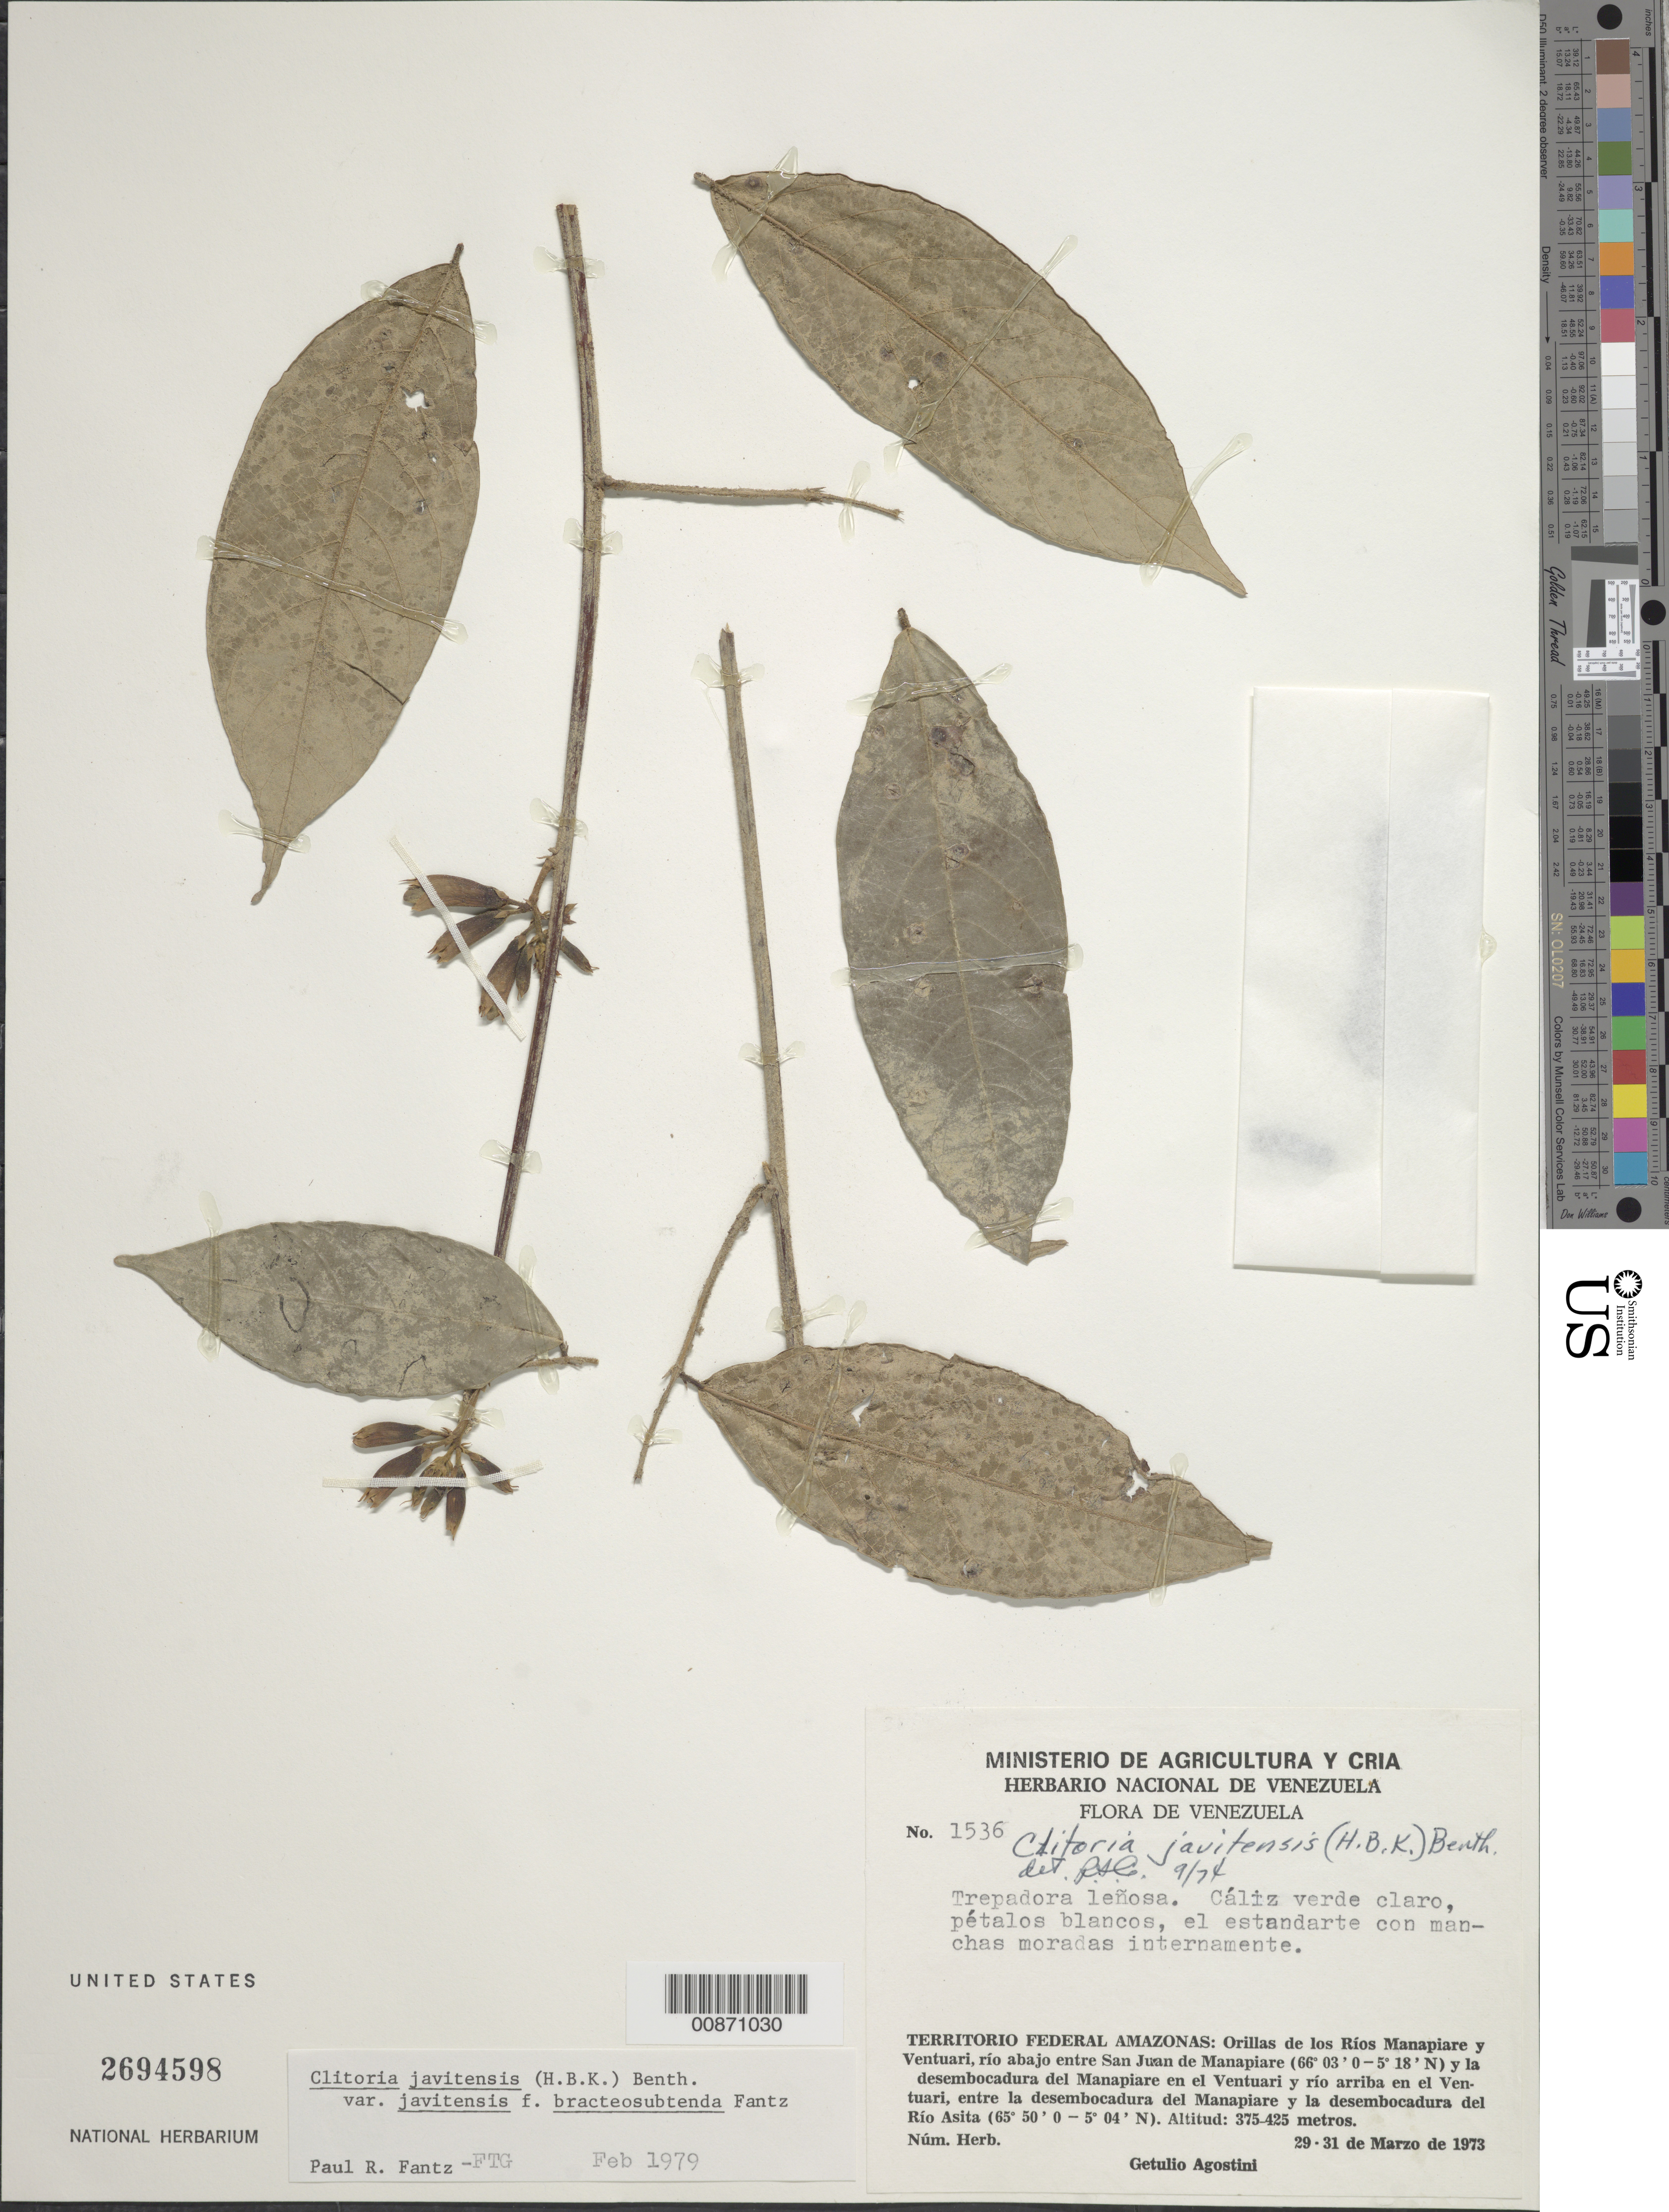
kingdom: Plantae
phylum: Tracheophyta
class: Magnoliopsida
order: Fabales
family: Fabaceae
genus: Clitoria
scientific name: Clitoria javitensis f. bracteosubtenda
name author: Fantz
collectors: G. Agostini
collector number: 1536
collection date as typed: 29-Mar-73 to 31-Mar-73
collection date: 1973-03-29/1973-03-31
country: Venezuela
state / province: Amazonas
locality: Ríos Manapiare y Ventuari, río abajo entre San Juan de Manapiare y la desembocadura del Manapiare y la desembocadura del Río Asita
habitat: Orillas del rio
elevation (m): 375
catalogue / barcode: US 2694598